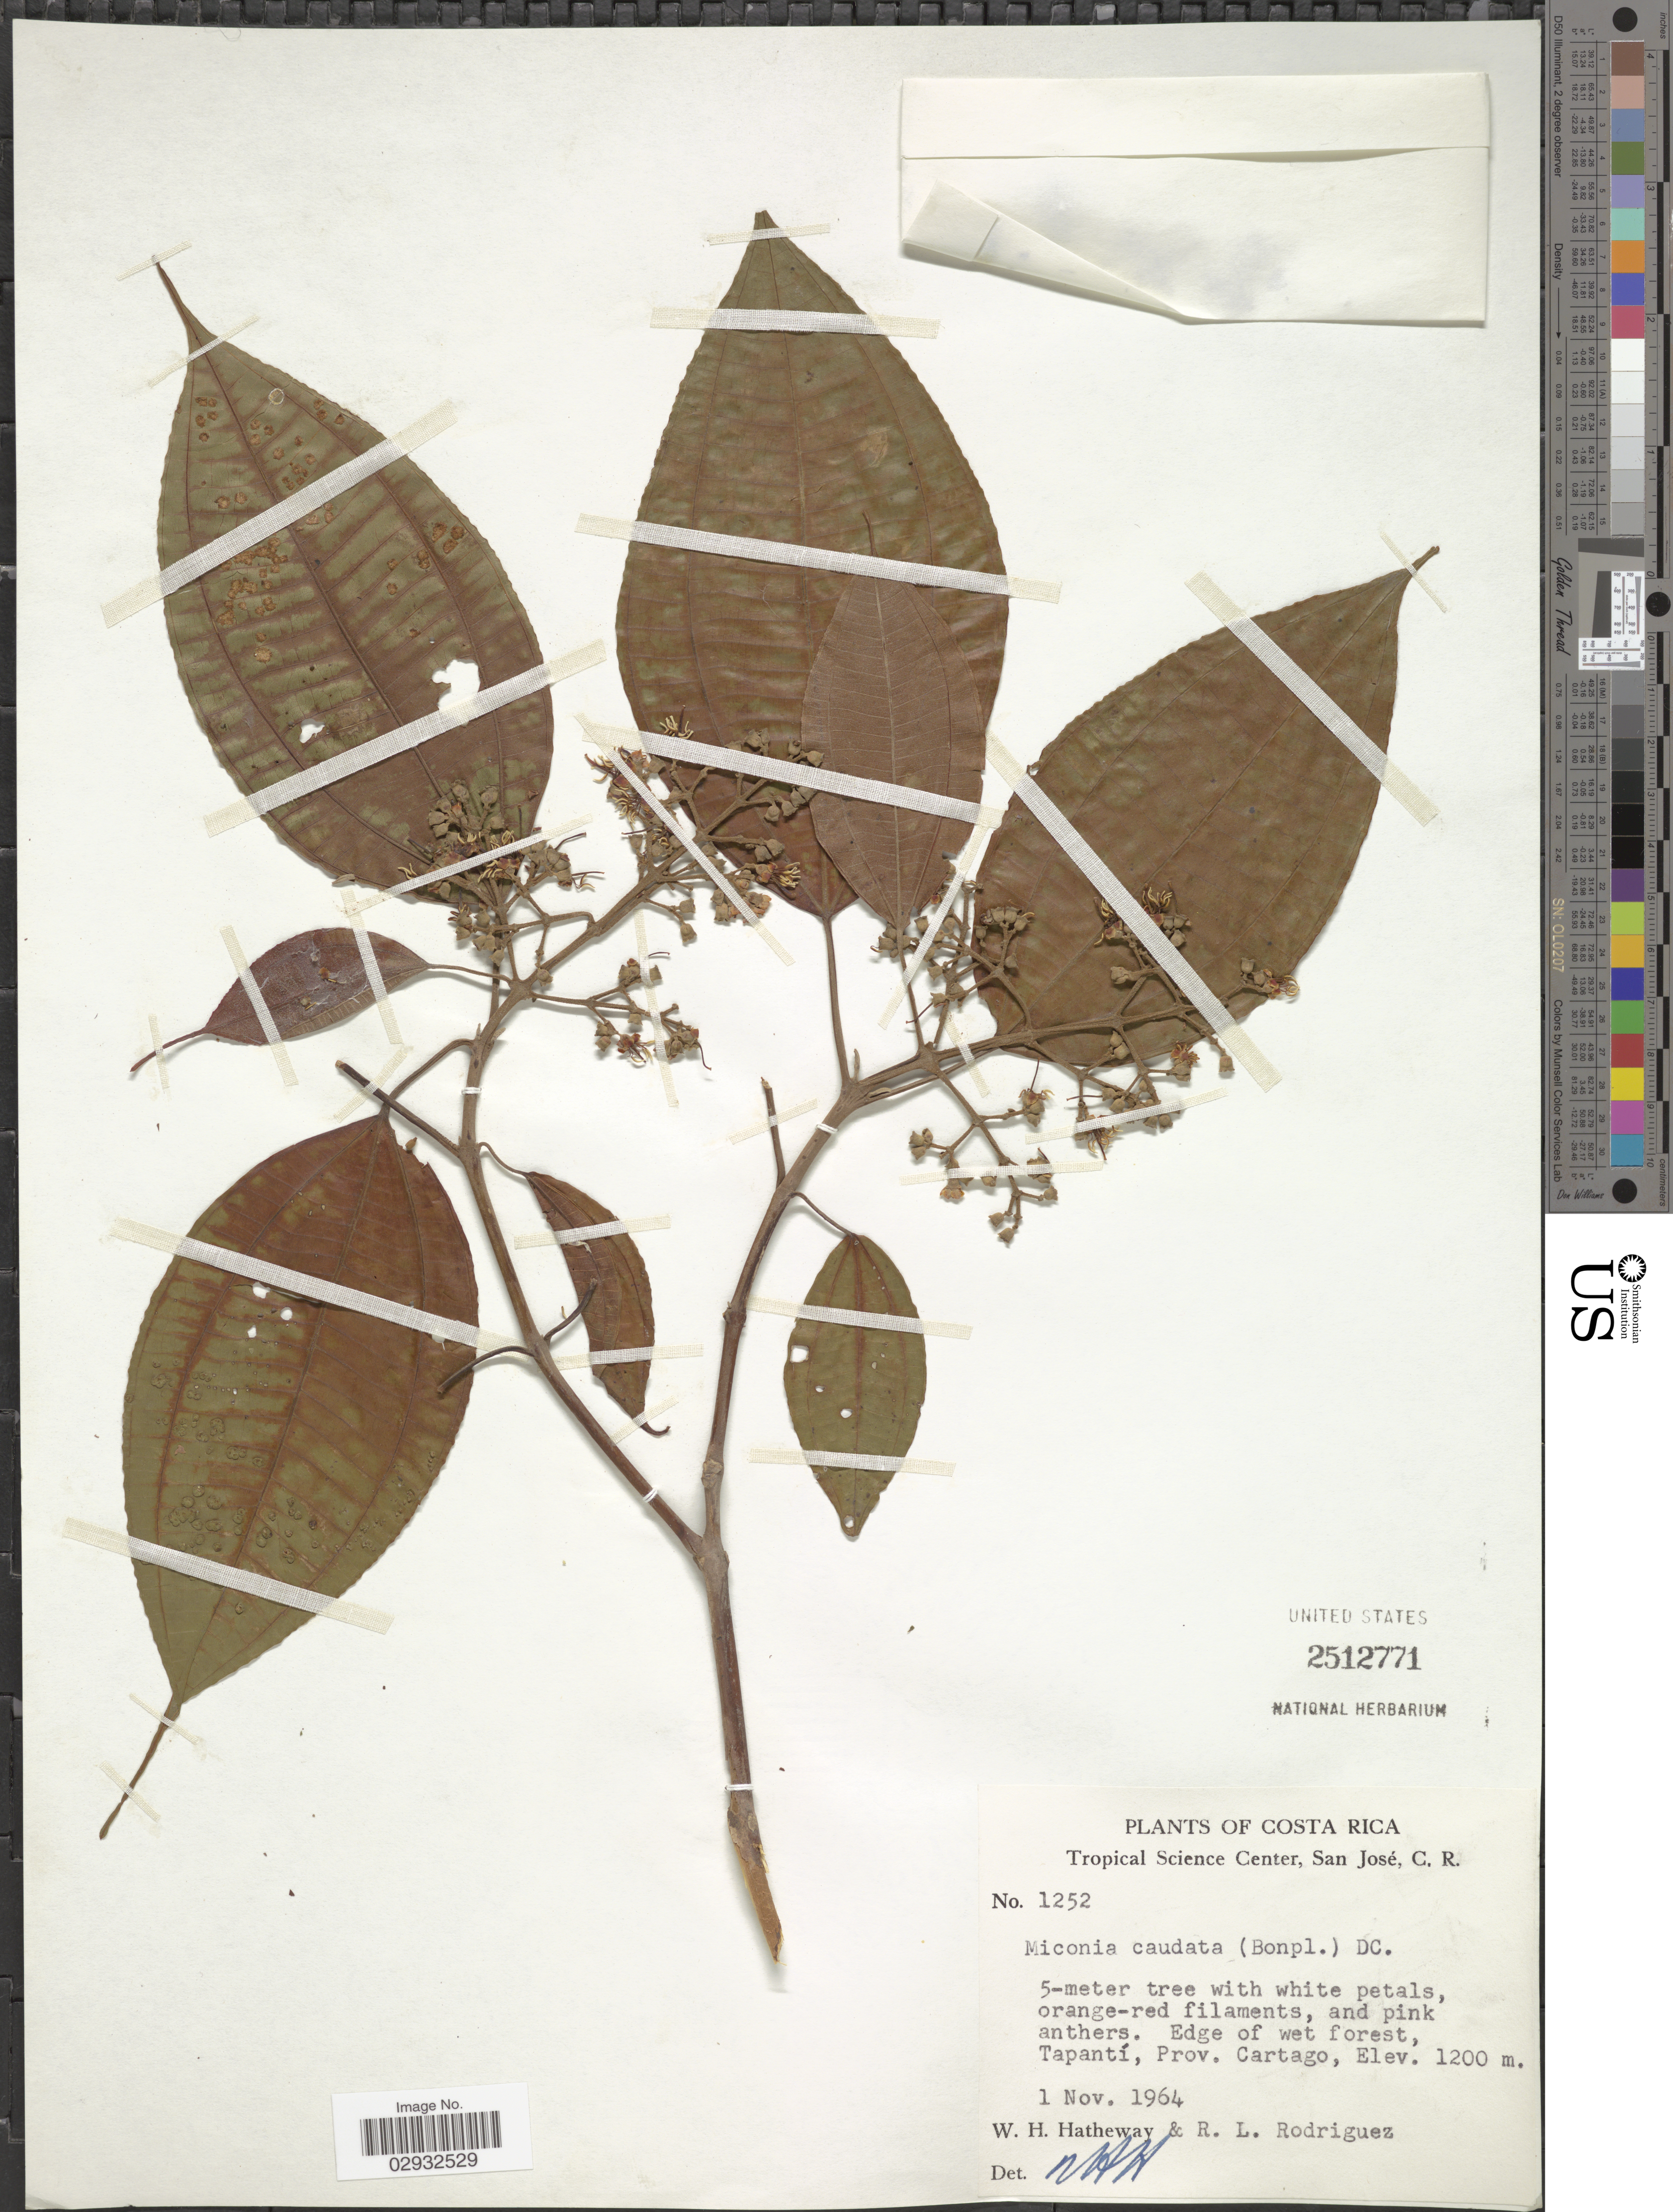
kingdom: Plantae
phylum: Tracheophyta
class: Magnoliopsida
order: Myrtales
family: Melastomataceae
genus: Miconia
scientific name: Miconia donaeana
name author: Naudin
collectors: W. H. Hatheway & R. Rodriguez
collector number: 1252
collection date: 1964-11-01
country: Costa Rica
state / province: Cartago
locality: Tapantí.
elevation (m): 1200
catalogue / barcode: US 2512771